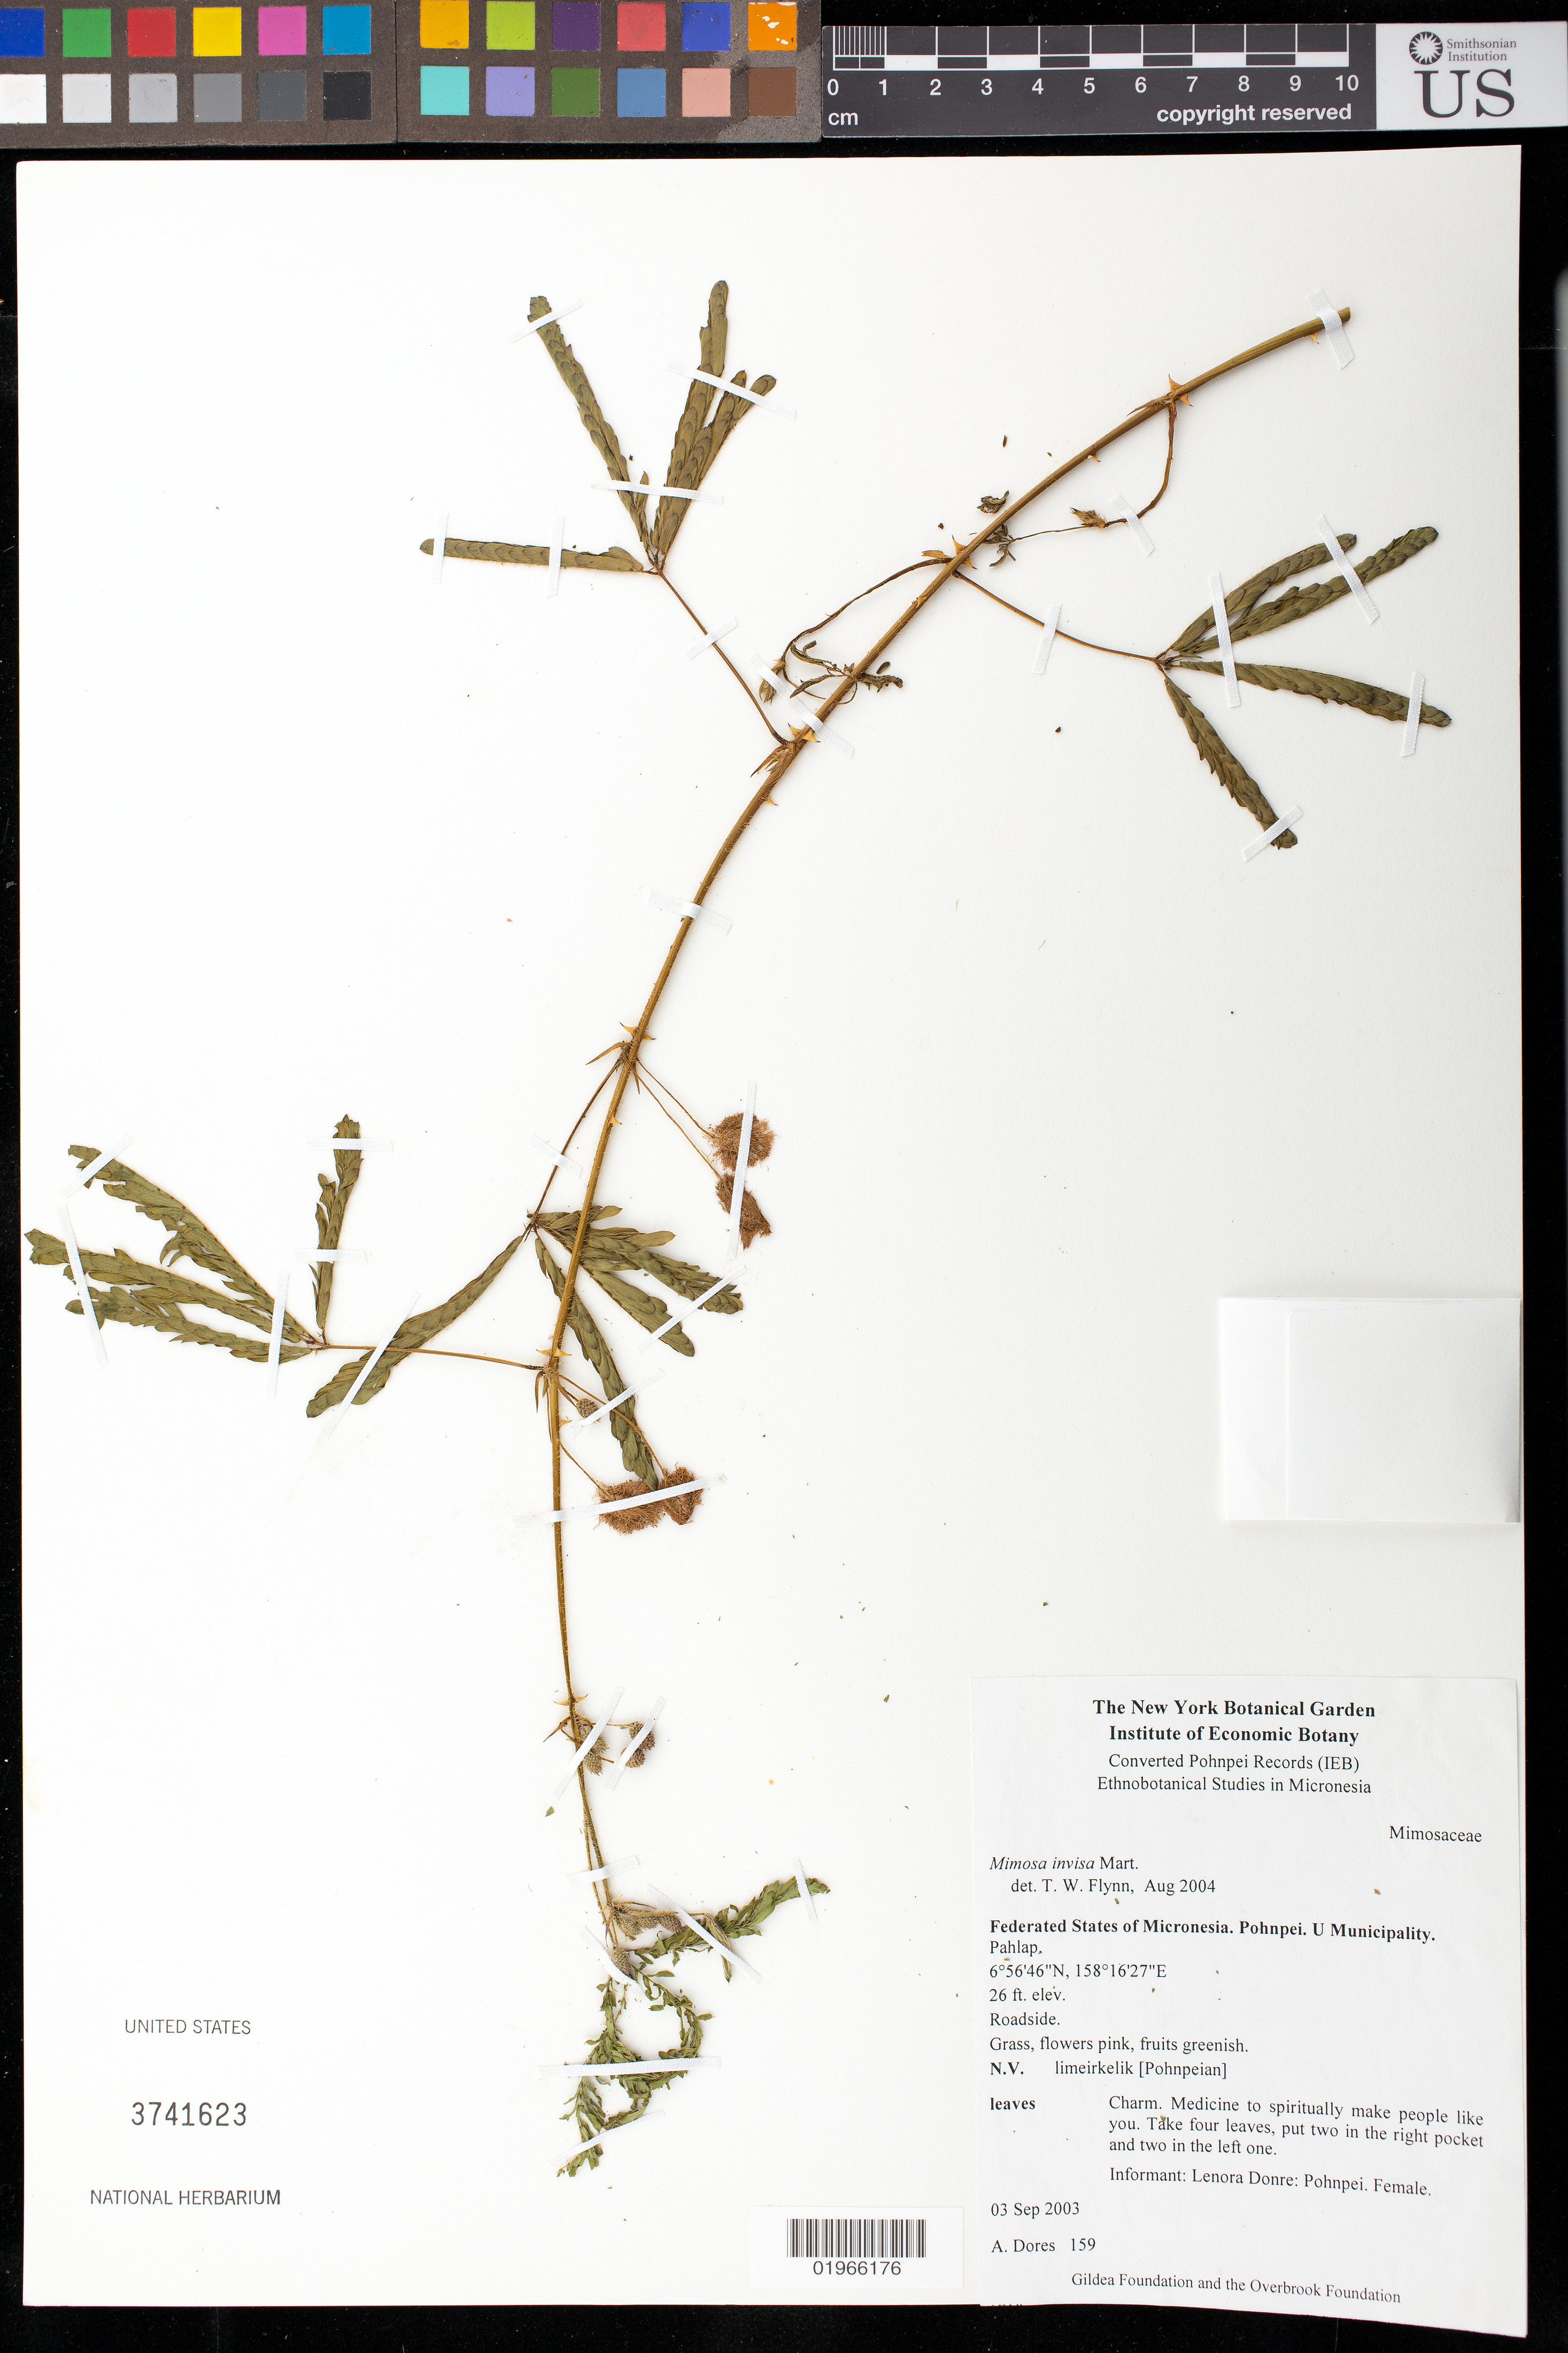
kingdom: Plantae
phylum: Tracheophyta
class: Magnoliopsida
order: Fabales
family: Fabaceae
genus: Mimosa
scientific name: Mimosa diplotricha var. diplotricha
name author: C. Wright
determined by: Wagner, W. L., (BOT), Smithsonian Institution - National Museum of Natural History (UNITED STATES)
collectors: A. Dores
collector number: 159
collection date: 2003-09-03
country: Micronesia, Federated States of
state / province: Pohnpei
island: Pohnpei [Ponape]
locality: Federated States of Micronesia. U. Municipality. Pahlap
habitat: Roadside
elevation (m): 8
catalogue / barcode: US 3741623